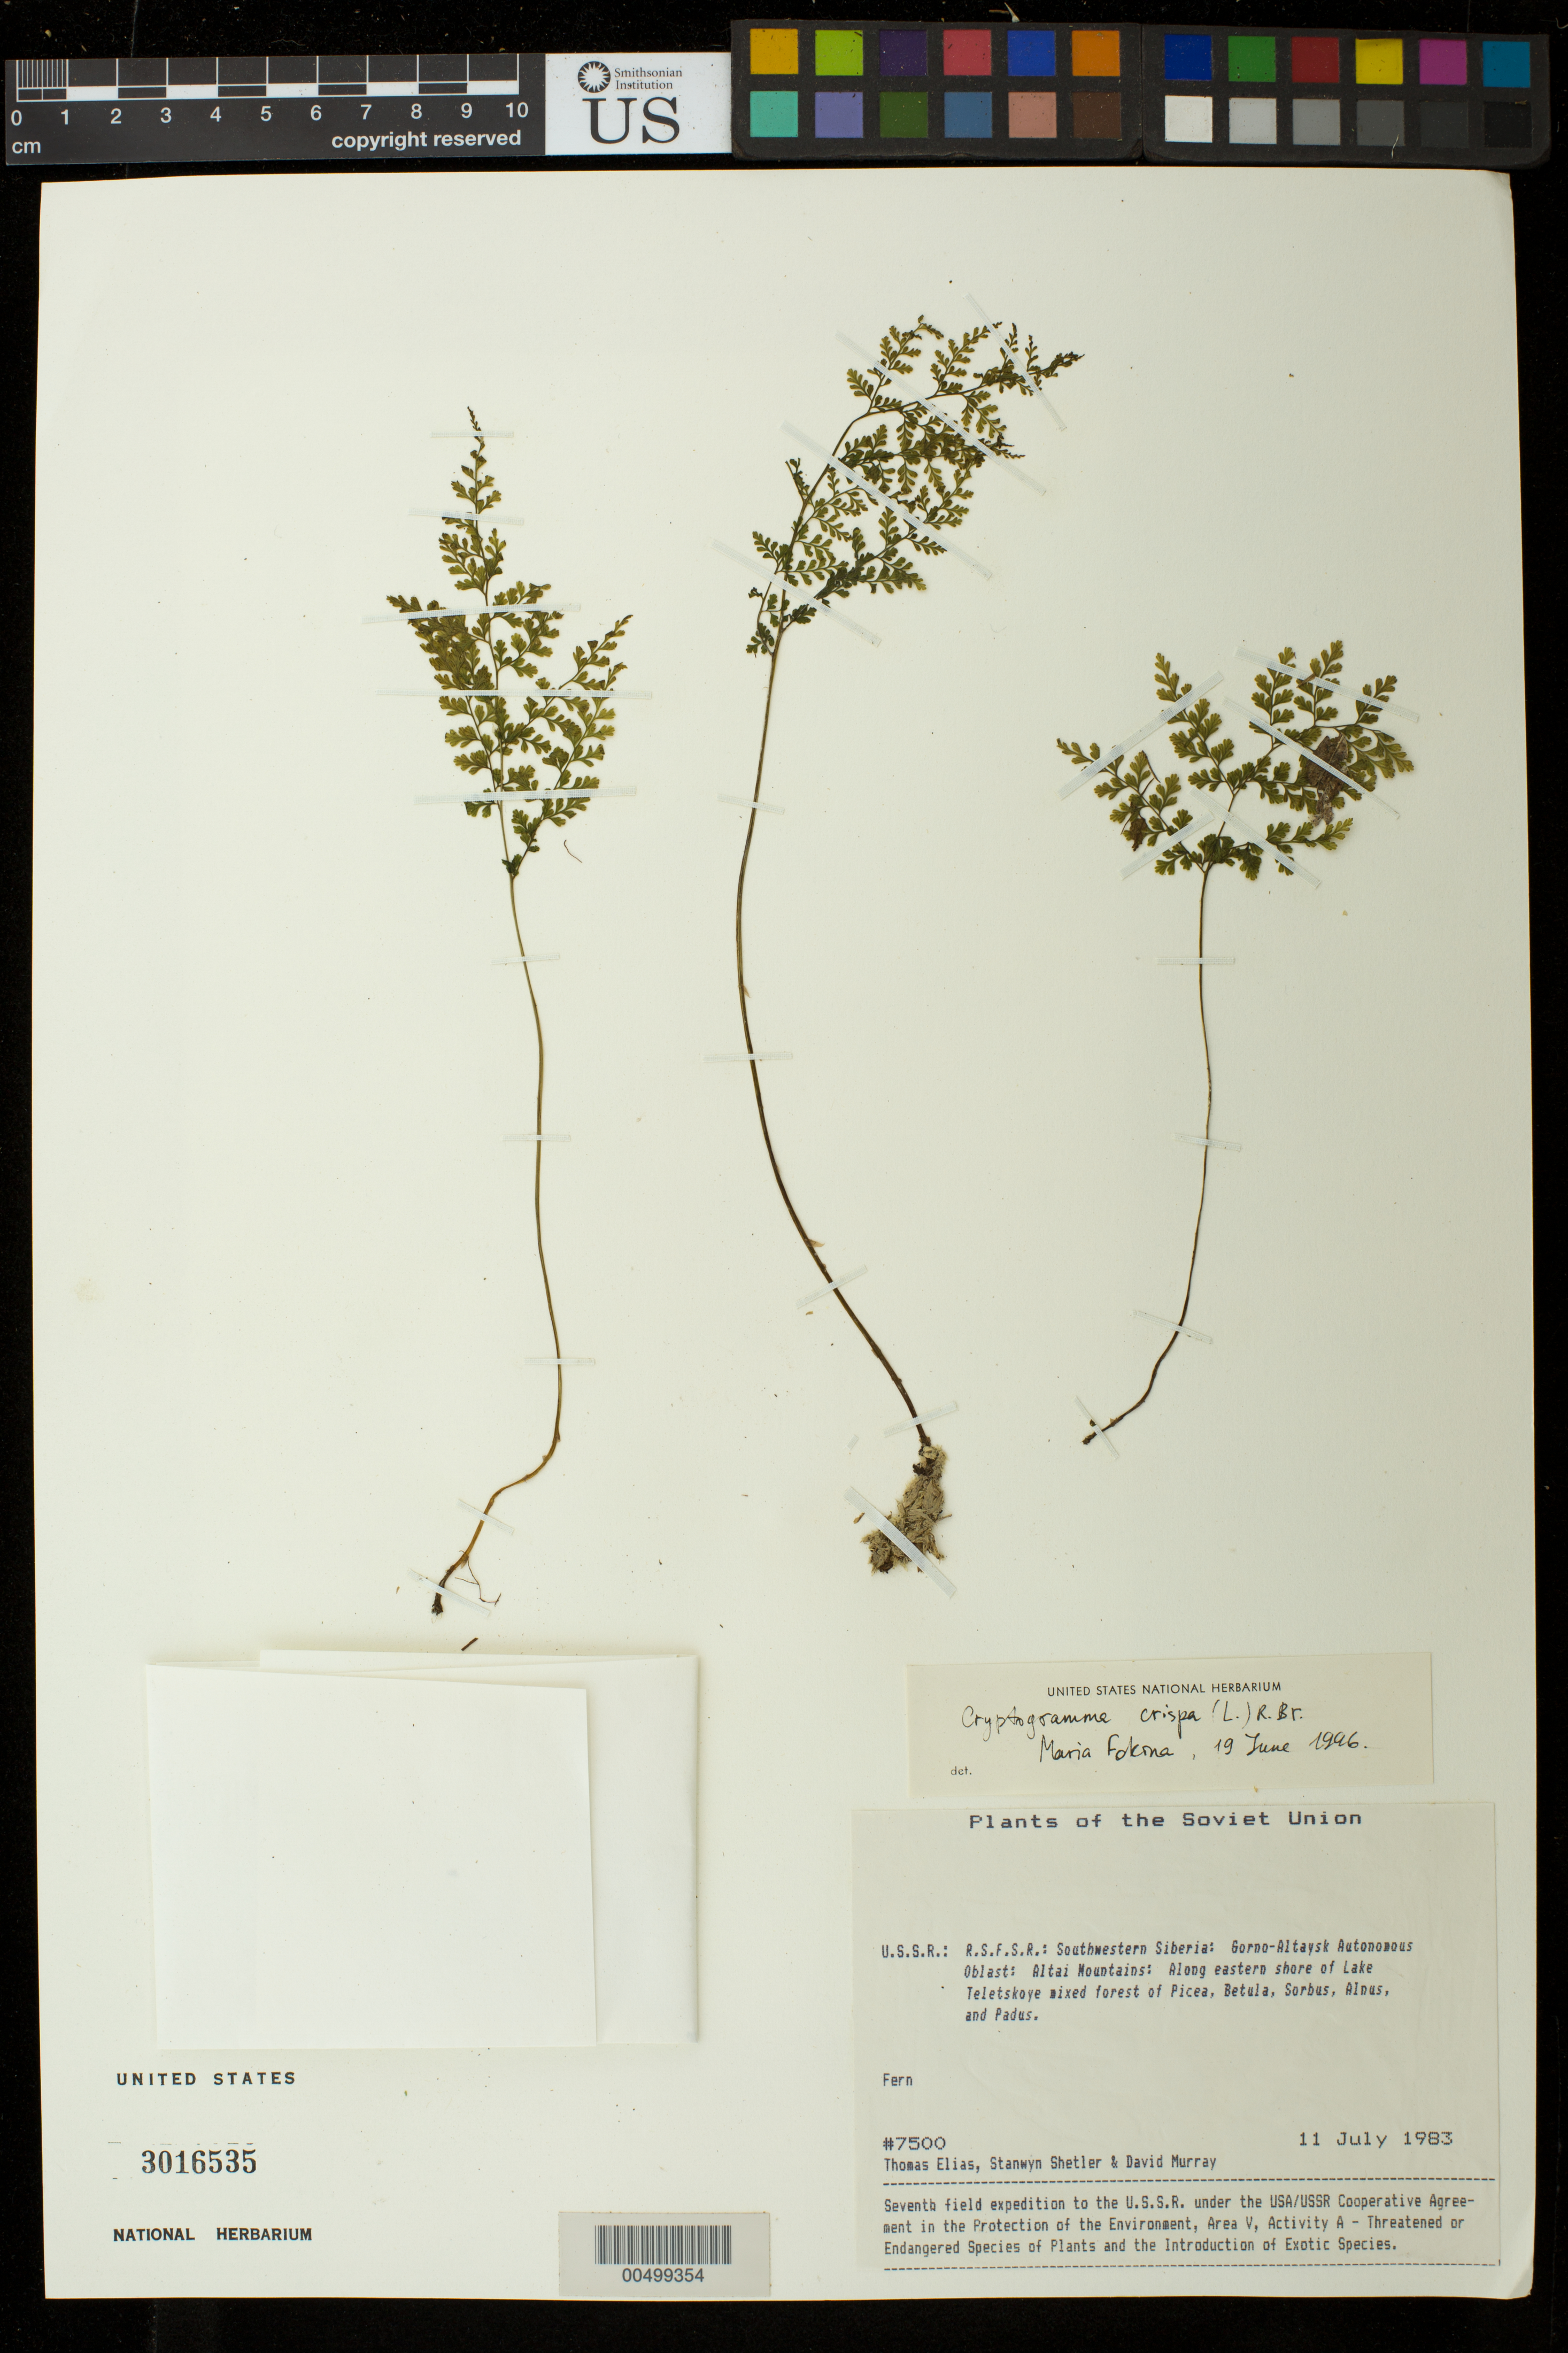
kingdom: Plantae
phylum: Tracheophyta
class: Polypodiopsida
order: Polypodiales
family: Pteridaceae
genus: Cryptogramma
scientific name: Cryptogramma crispa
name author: Fernald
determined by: Fokina, Maria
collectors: T. S. Elias, S. Shetler & D. F. Murray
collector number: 7500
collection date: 1983-07-11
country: Russian Federation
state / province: Altai Republic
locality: Southwestern Siberia: Gorno-Altaysk Autonomous Oblast: Altai Mountains: Along eastern shore of Lake Teletskoye mixed forest of Picea, Betula, Sorbus, Alnus, and Padus.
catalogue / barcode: US 3016535